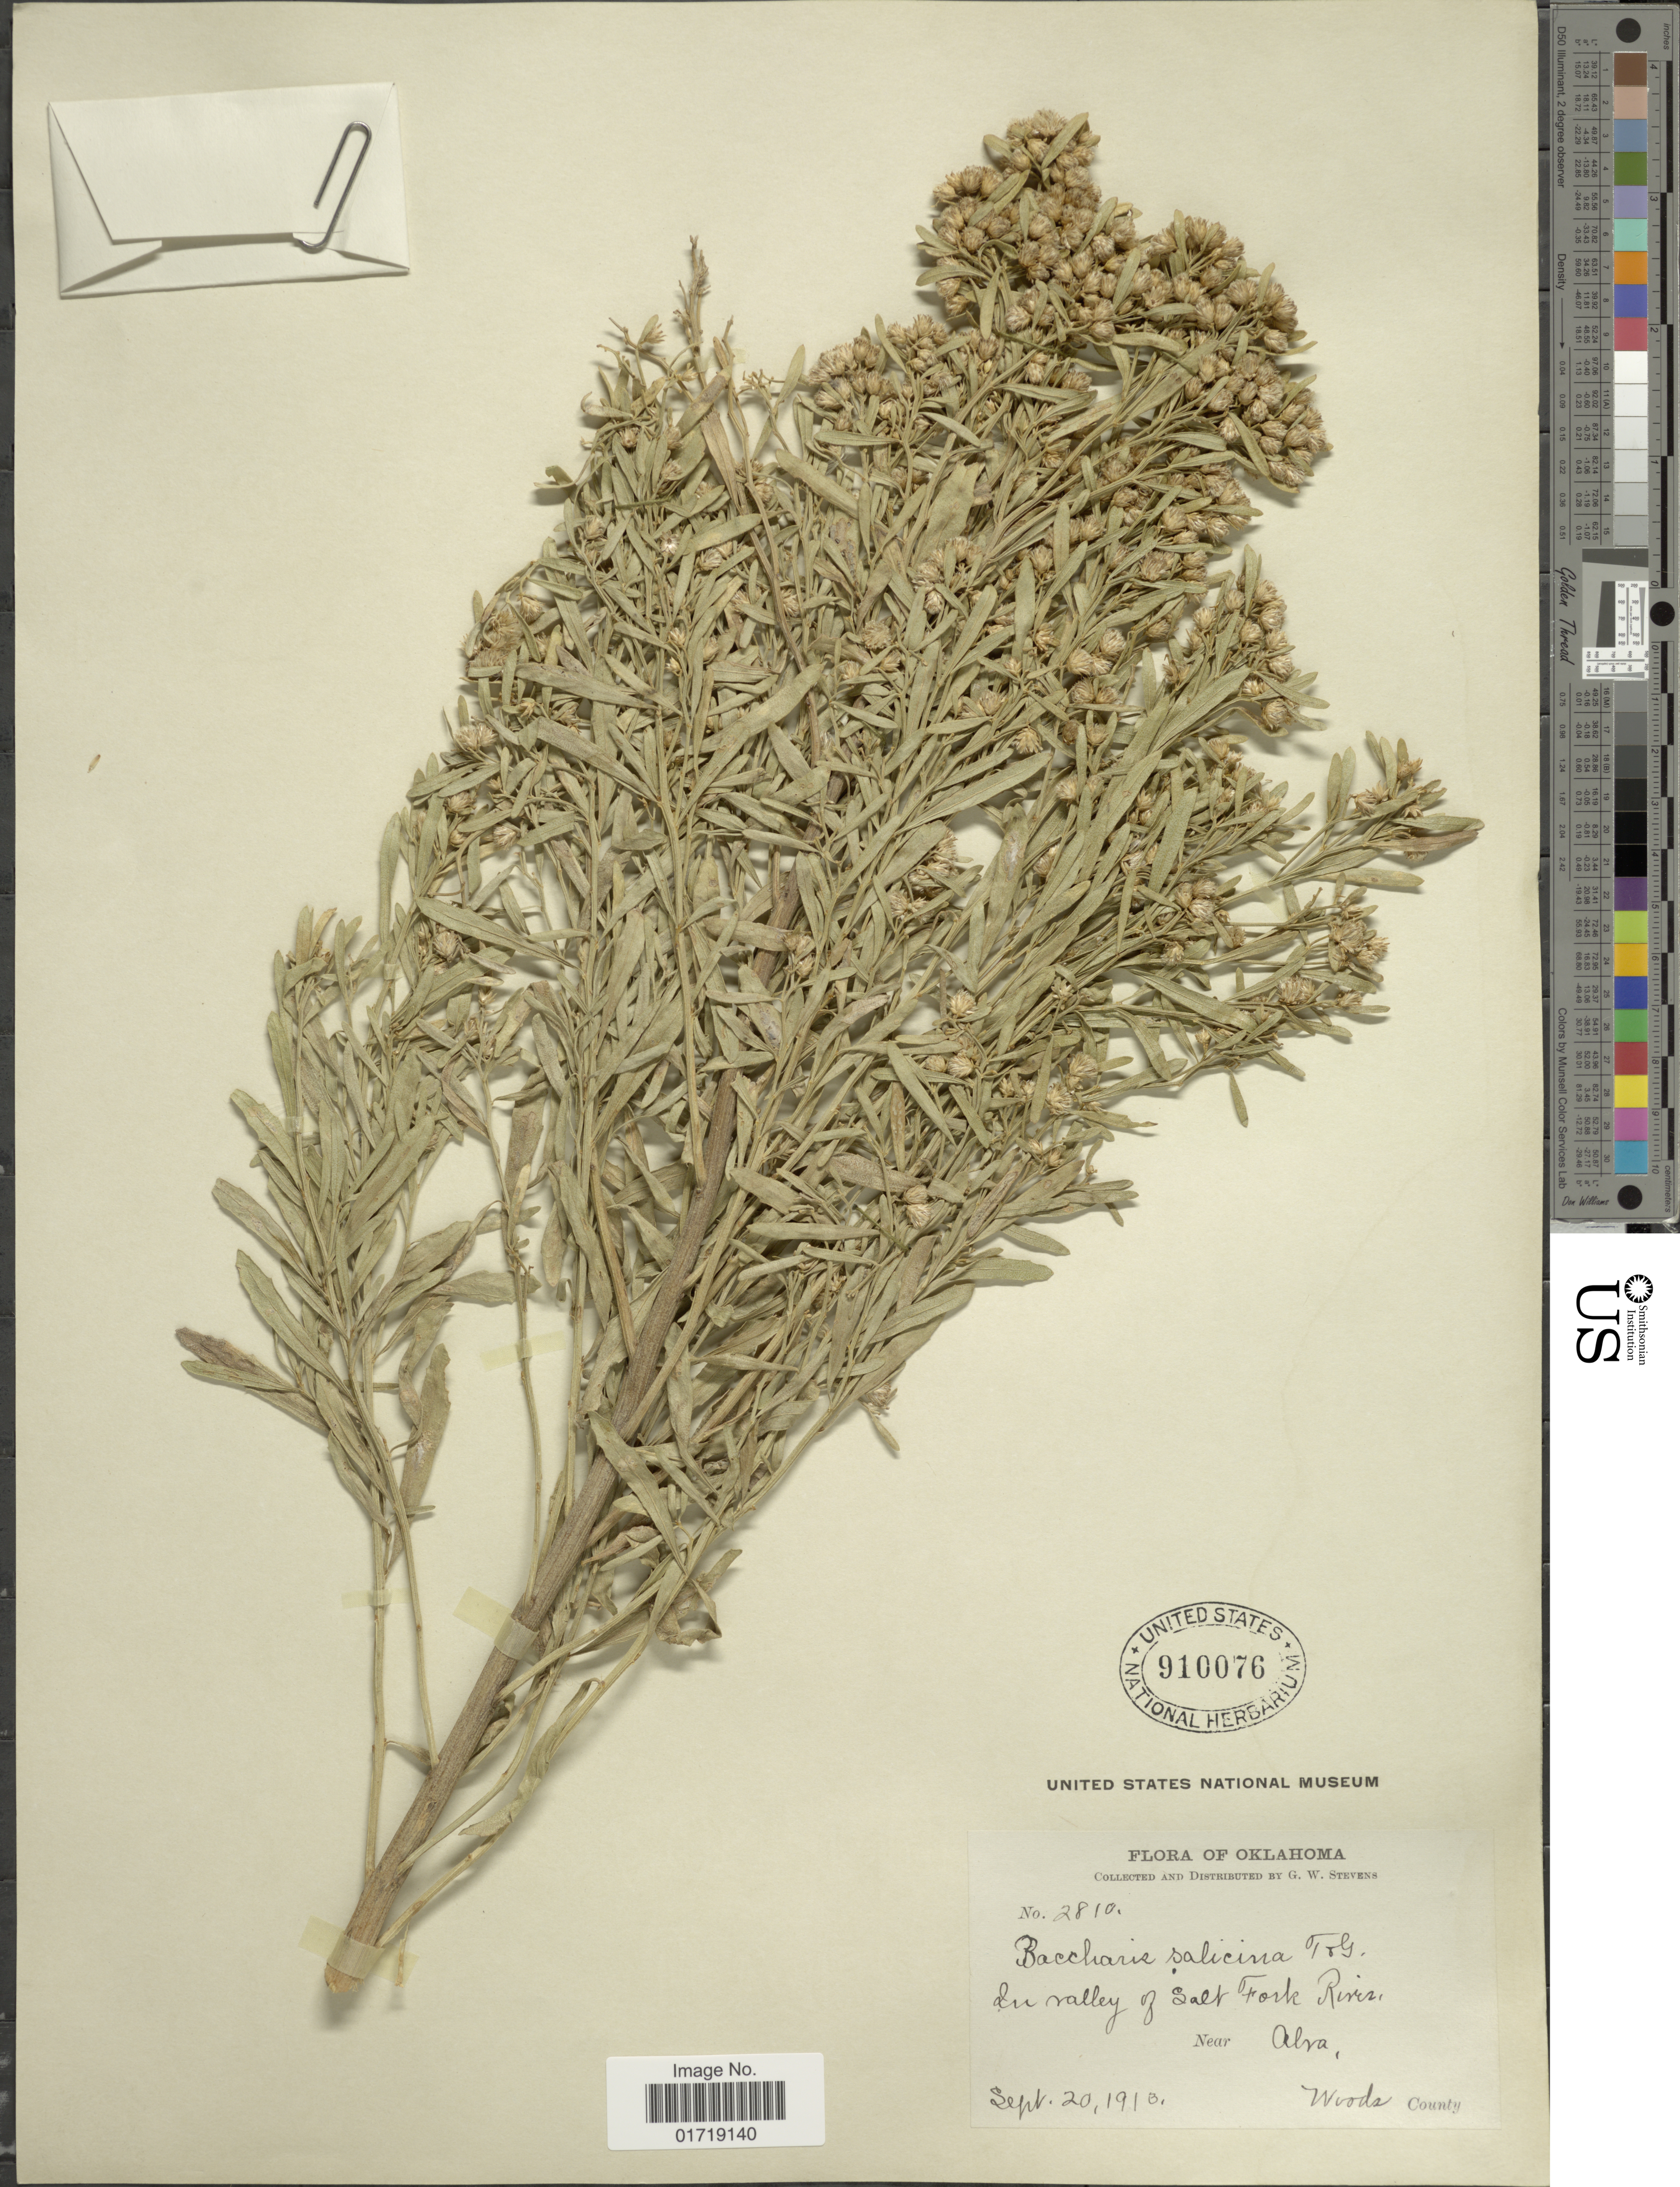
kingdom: Plantae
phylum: Tracheophyta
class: Magnoliopsida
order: Asterales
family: Asteraceae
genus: Baccharis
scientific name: Baccharis salicina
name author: Torr. & A. Gray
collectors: G. W. Stevens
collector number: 2810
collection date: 1913-09-20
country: United States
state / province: Oklahoma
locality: In valley of Salt Fork River, Near Alva, Woods County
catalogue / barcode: US 910076